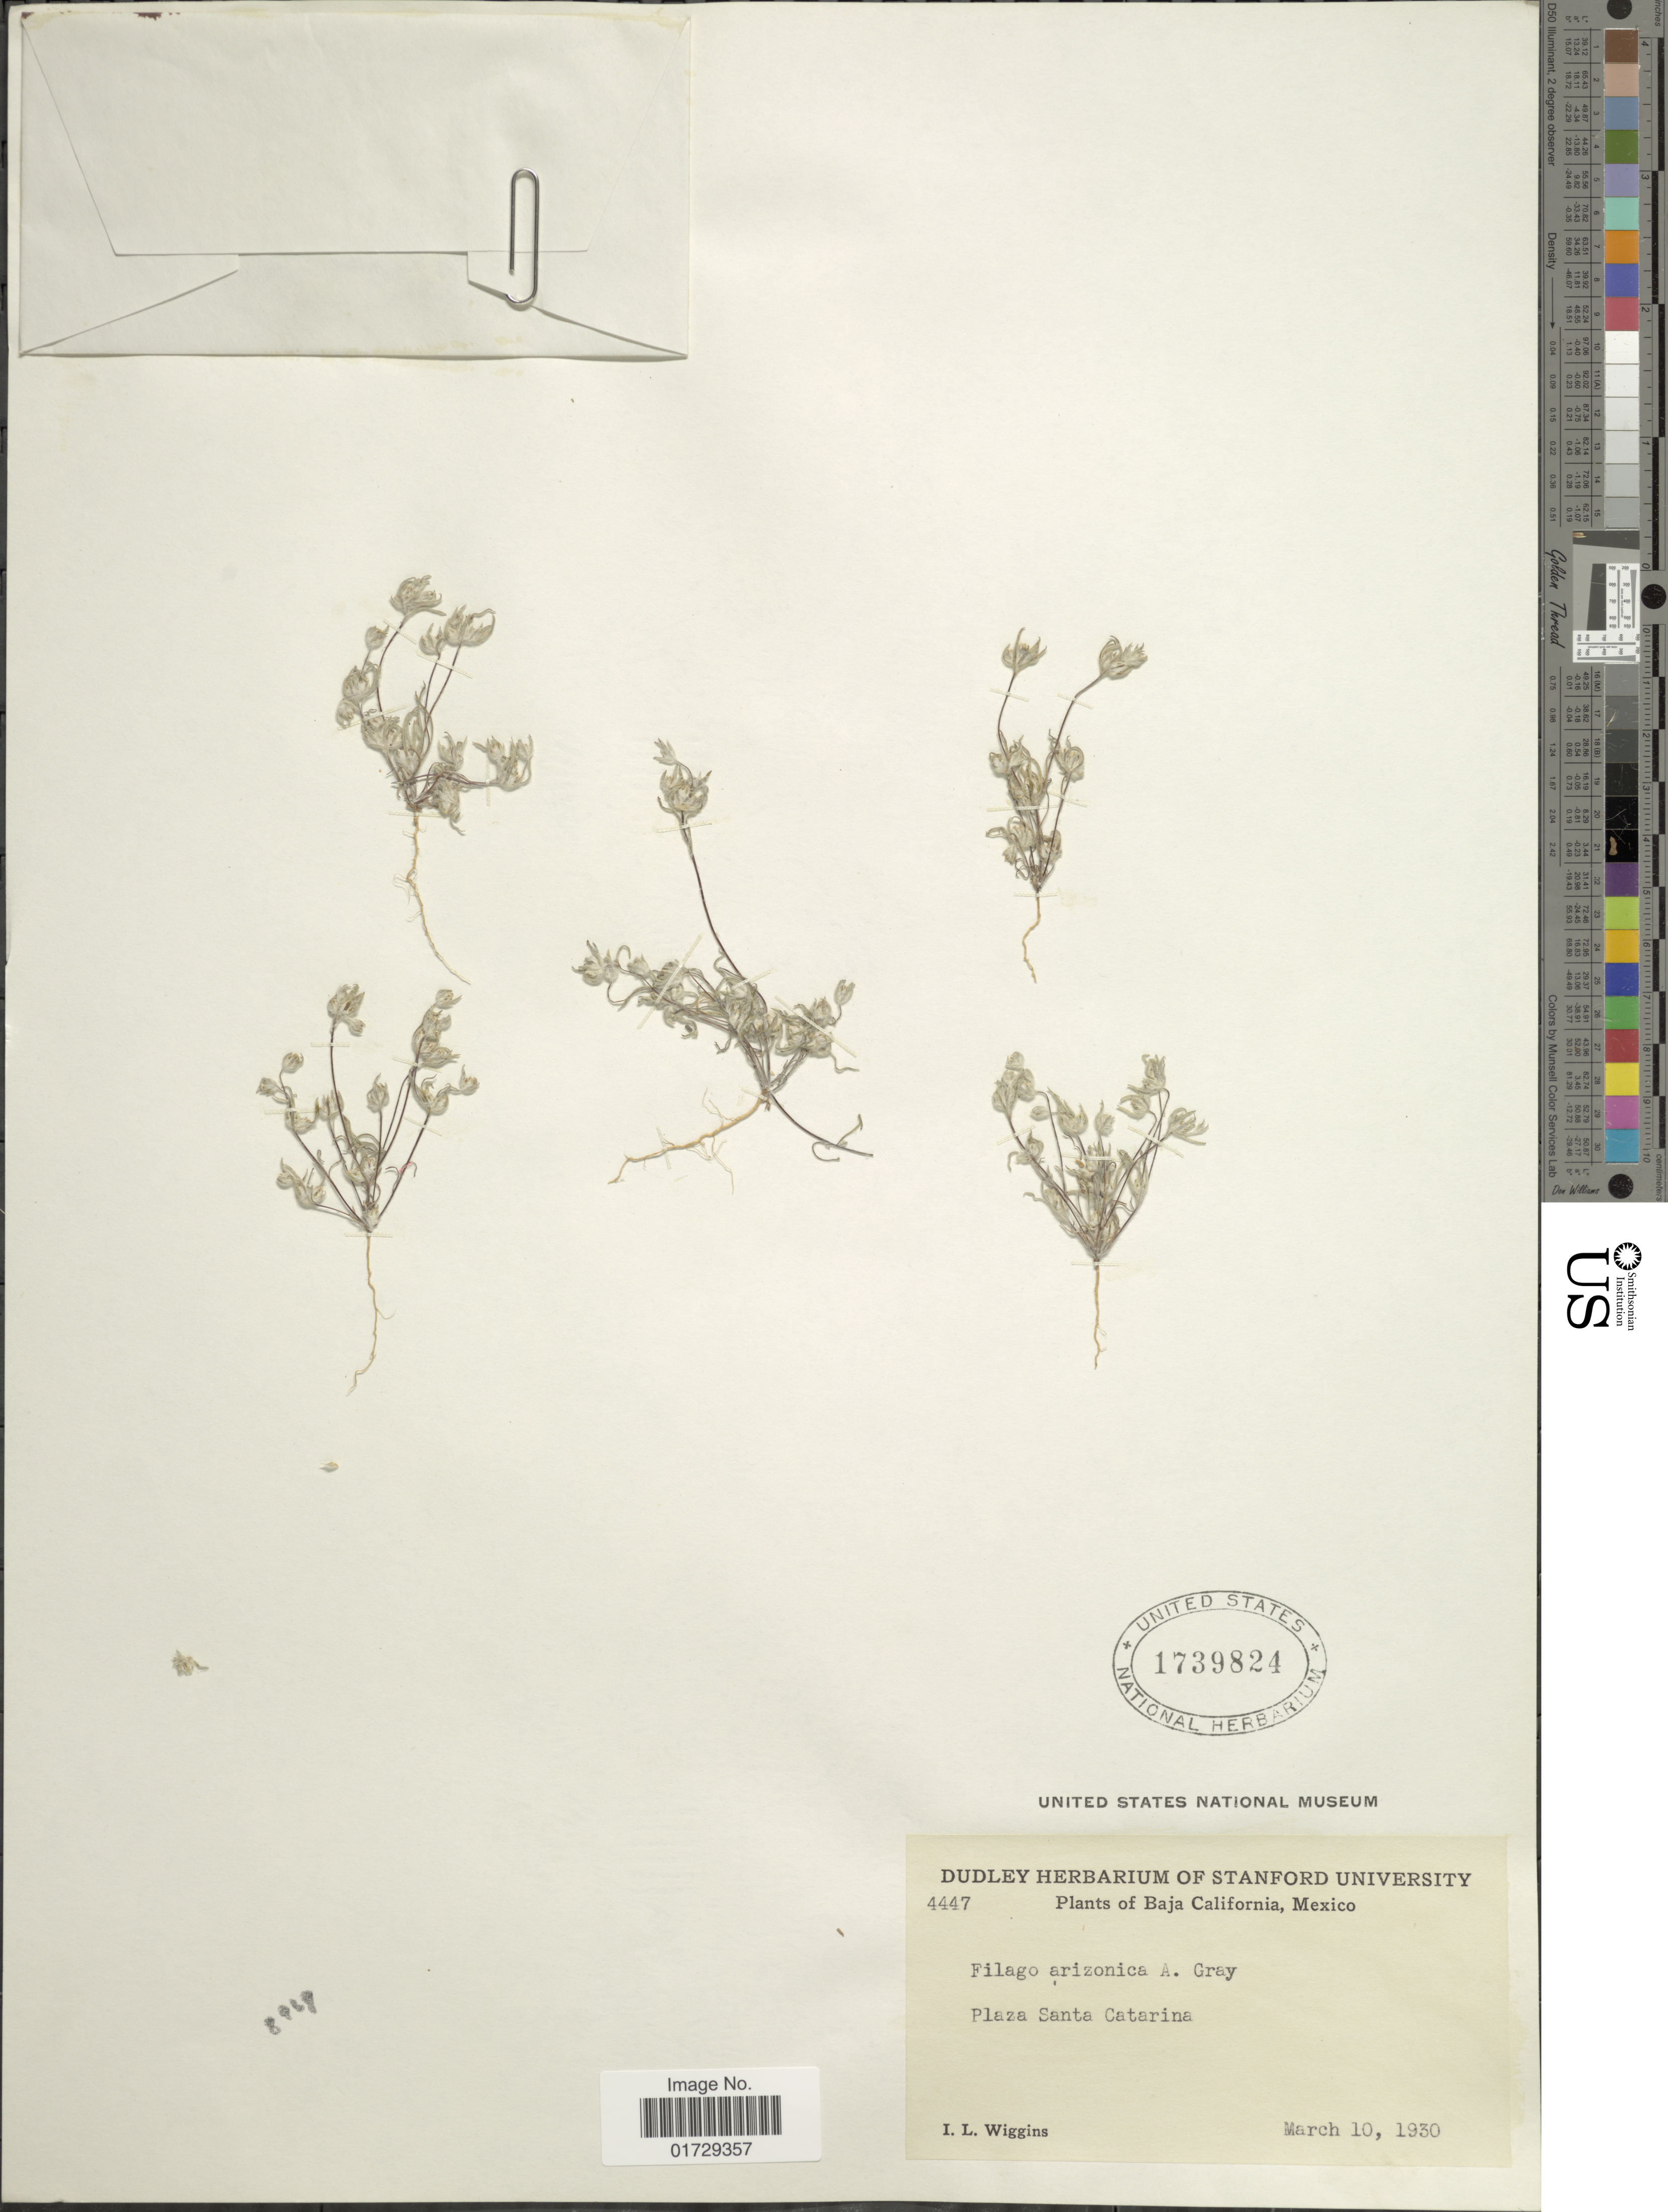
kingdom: Plantae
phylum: Tracheophyta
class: Magnoliopsida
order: Asterales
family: Asteraceae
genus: Filago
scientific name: Filago arizonica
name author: A. Gray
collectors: I. L. Wiggins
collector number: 4447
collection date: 1930-03-10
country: Mexico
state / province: Baja California Sur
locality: Plaza Santa Catarina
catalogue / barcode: US 1739824